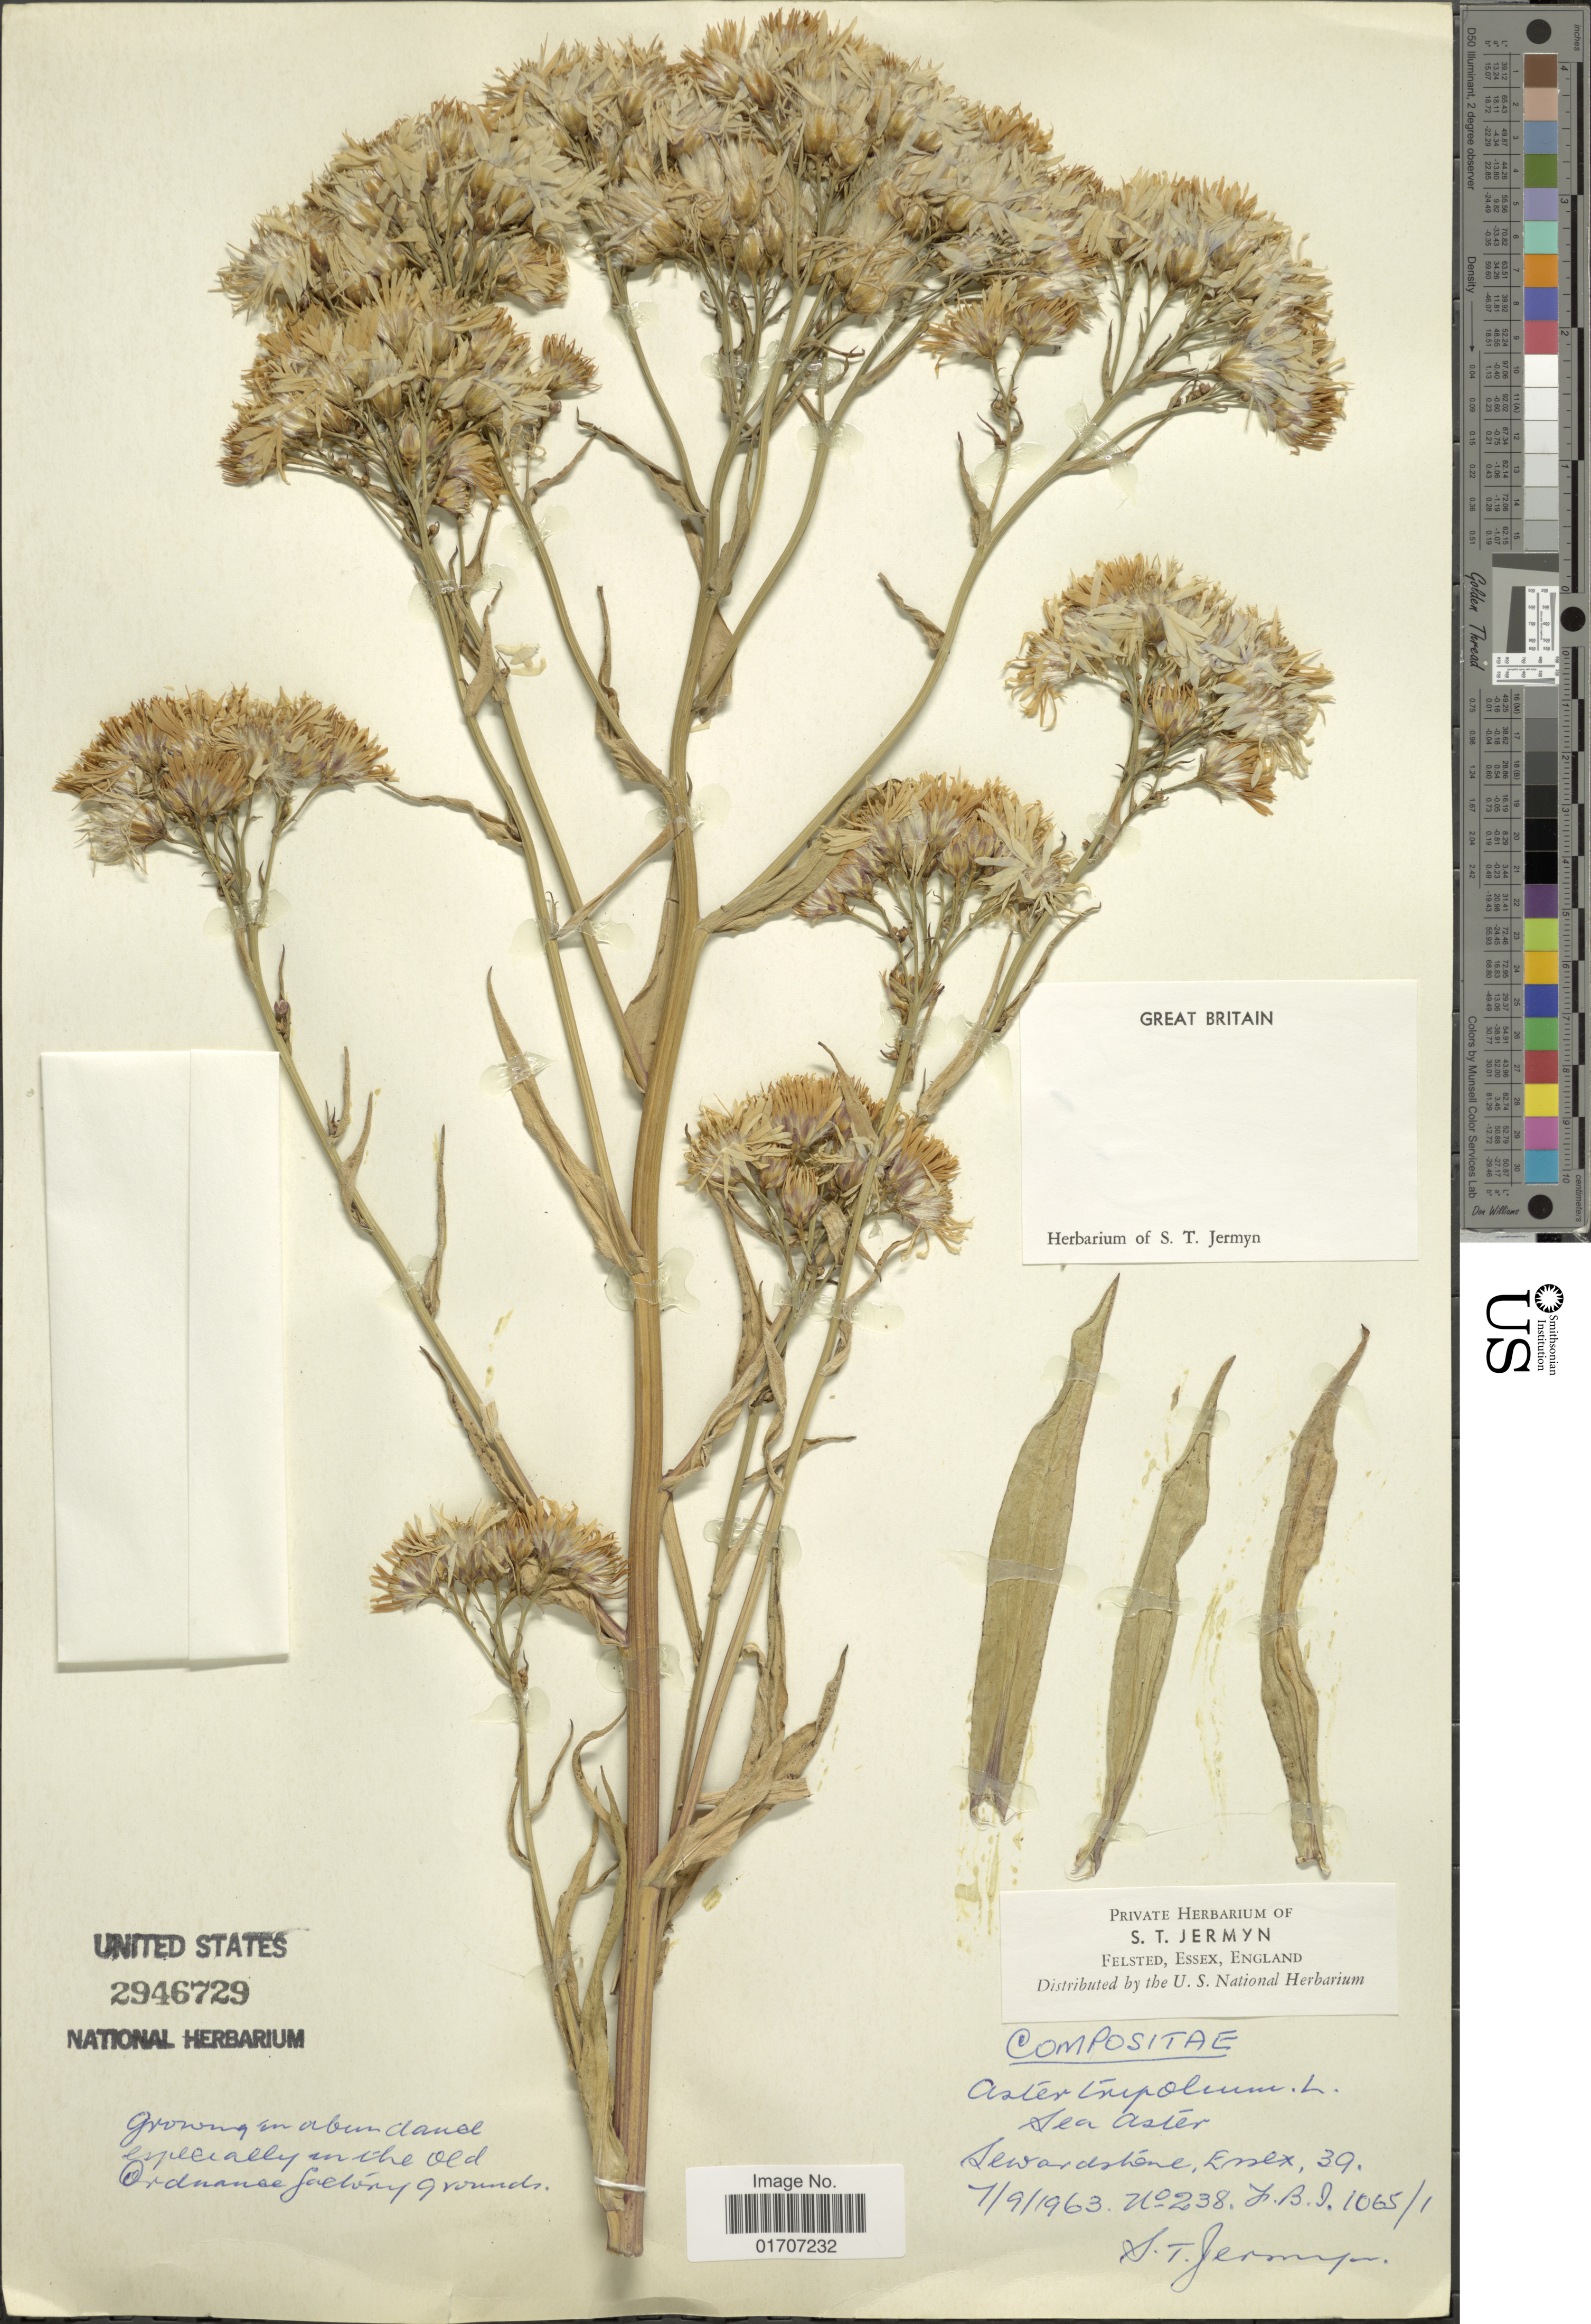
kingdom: Plantae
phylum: Tracheophyta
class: Magnoliopsida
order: Asterales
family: Asteraceae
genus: Tripolium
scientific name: Tripolium pannonicum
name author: (Jacq.) Dobrocz.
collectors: S. Jermyn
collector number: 238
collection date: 1963-09-07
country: United Kingdom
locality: Sewardstone, Ersex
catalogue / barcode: US 2946729